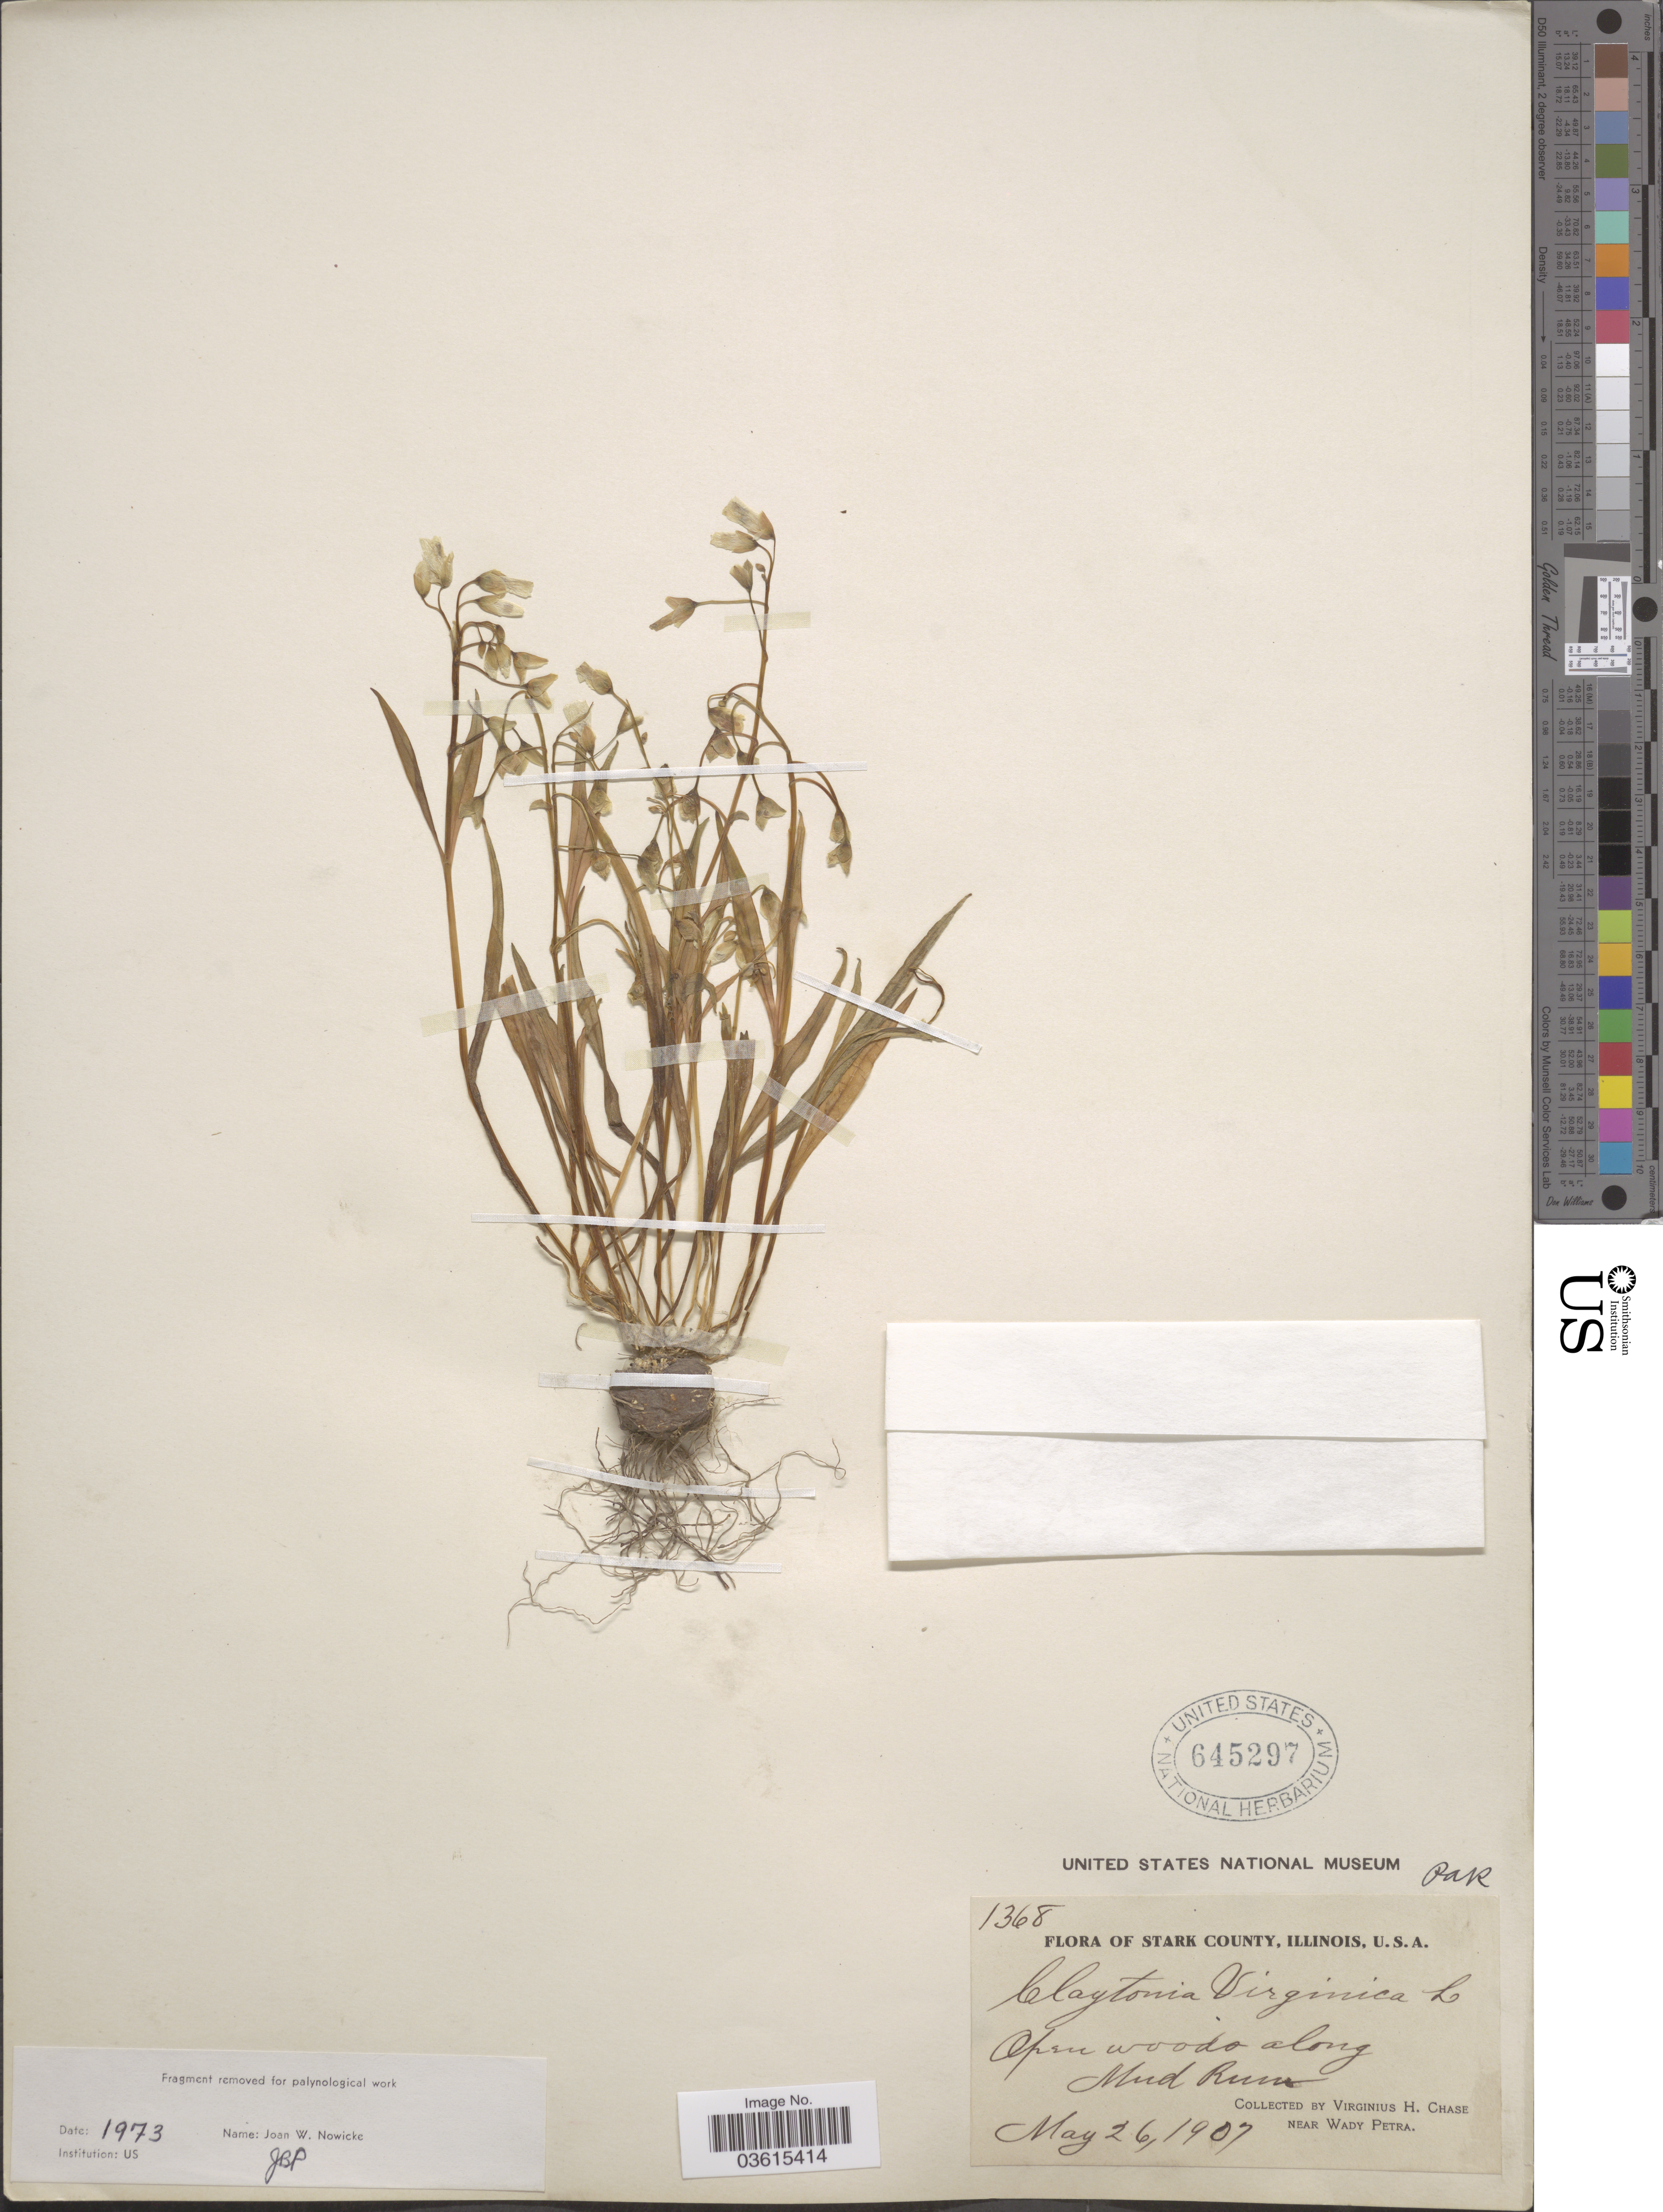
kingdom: Plantae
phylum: Tracheophyta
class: Magnoliopsida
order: Caryophyllales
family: Montiaceae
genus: Claytonia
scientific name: Claytonia virginica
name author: L.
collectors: V. H. Chase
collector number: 1368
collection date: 1907-05-26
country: United States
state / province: Illinois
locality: Stark County. Along Mud Run. Near Wady Petra.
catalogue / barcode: US 645297